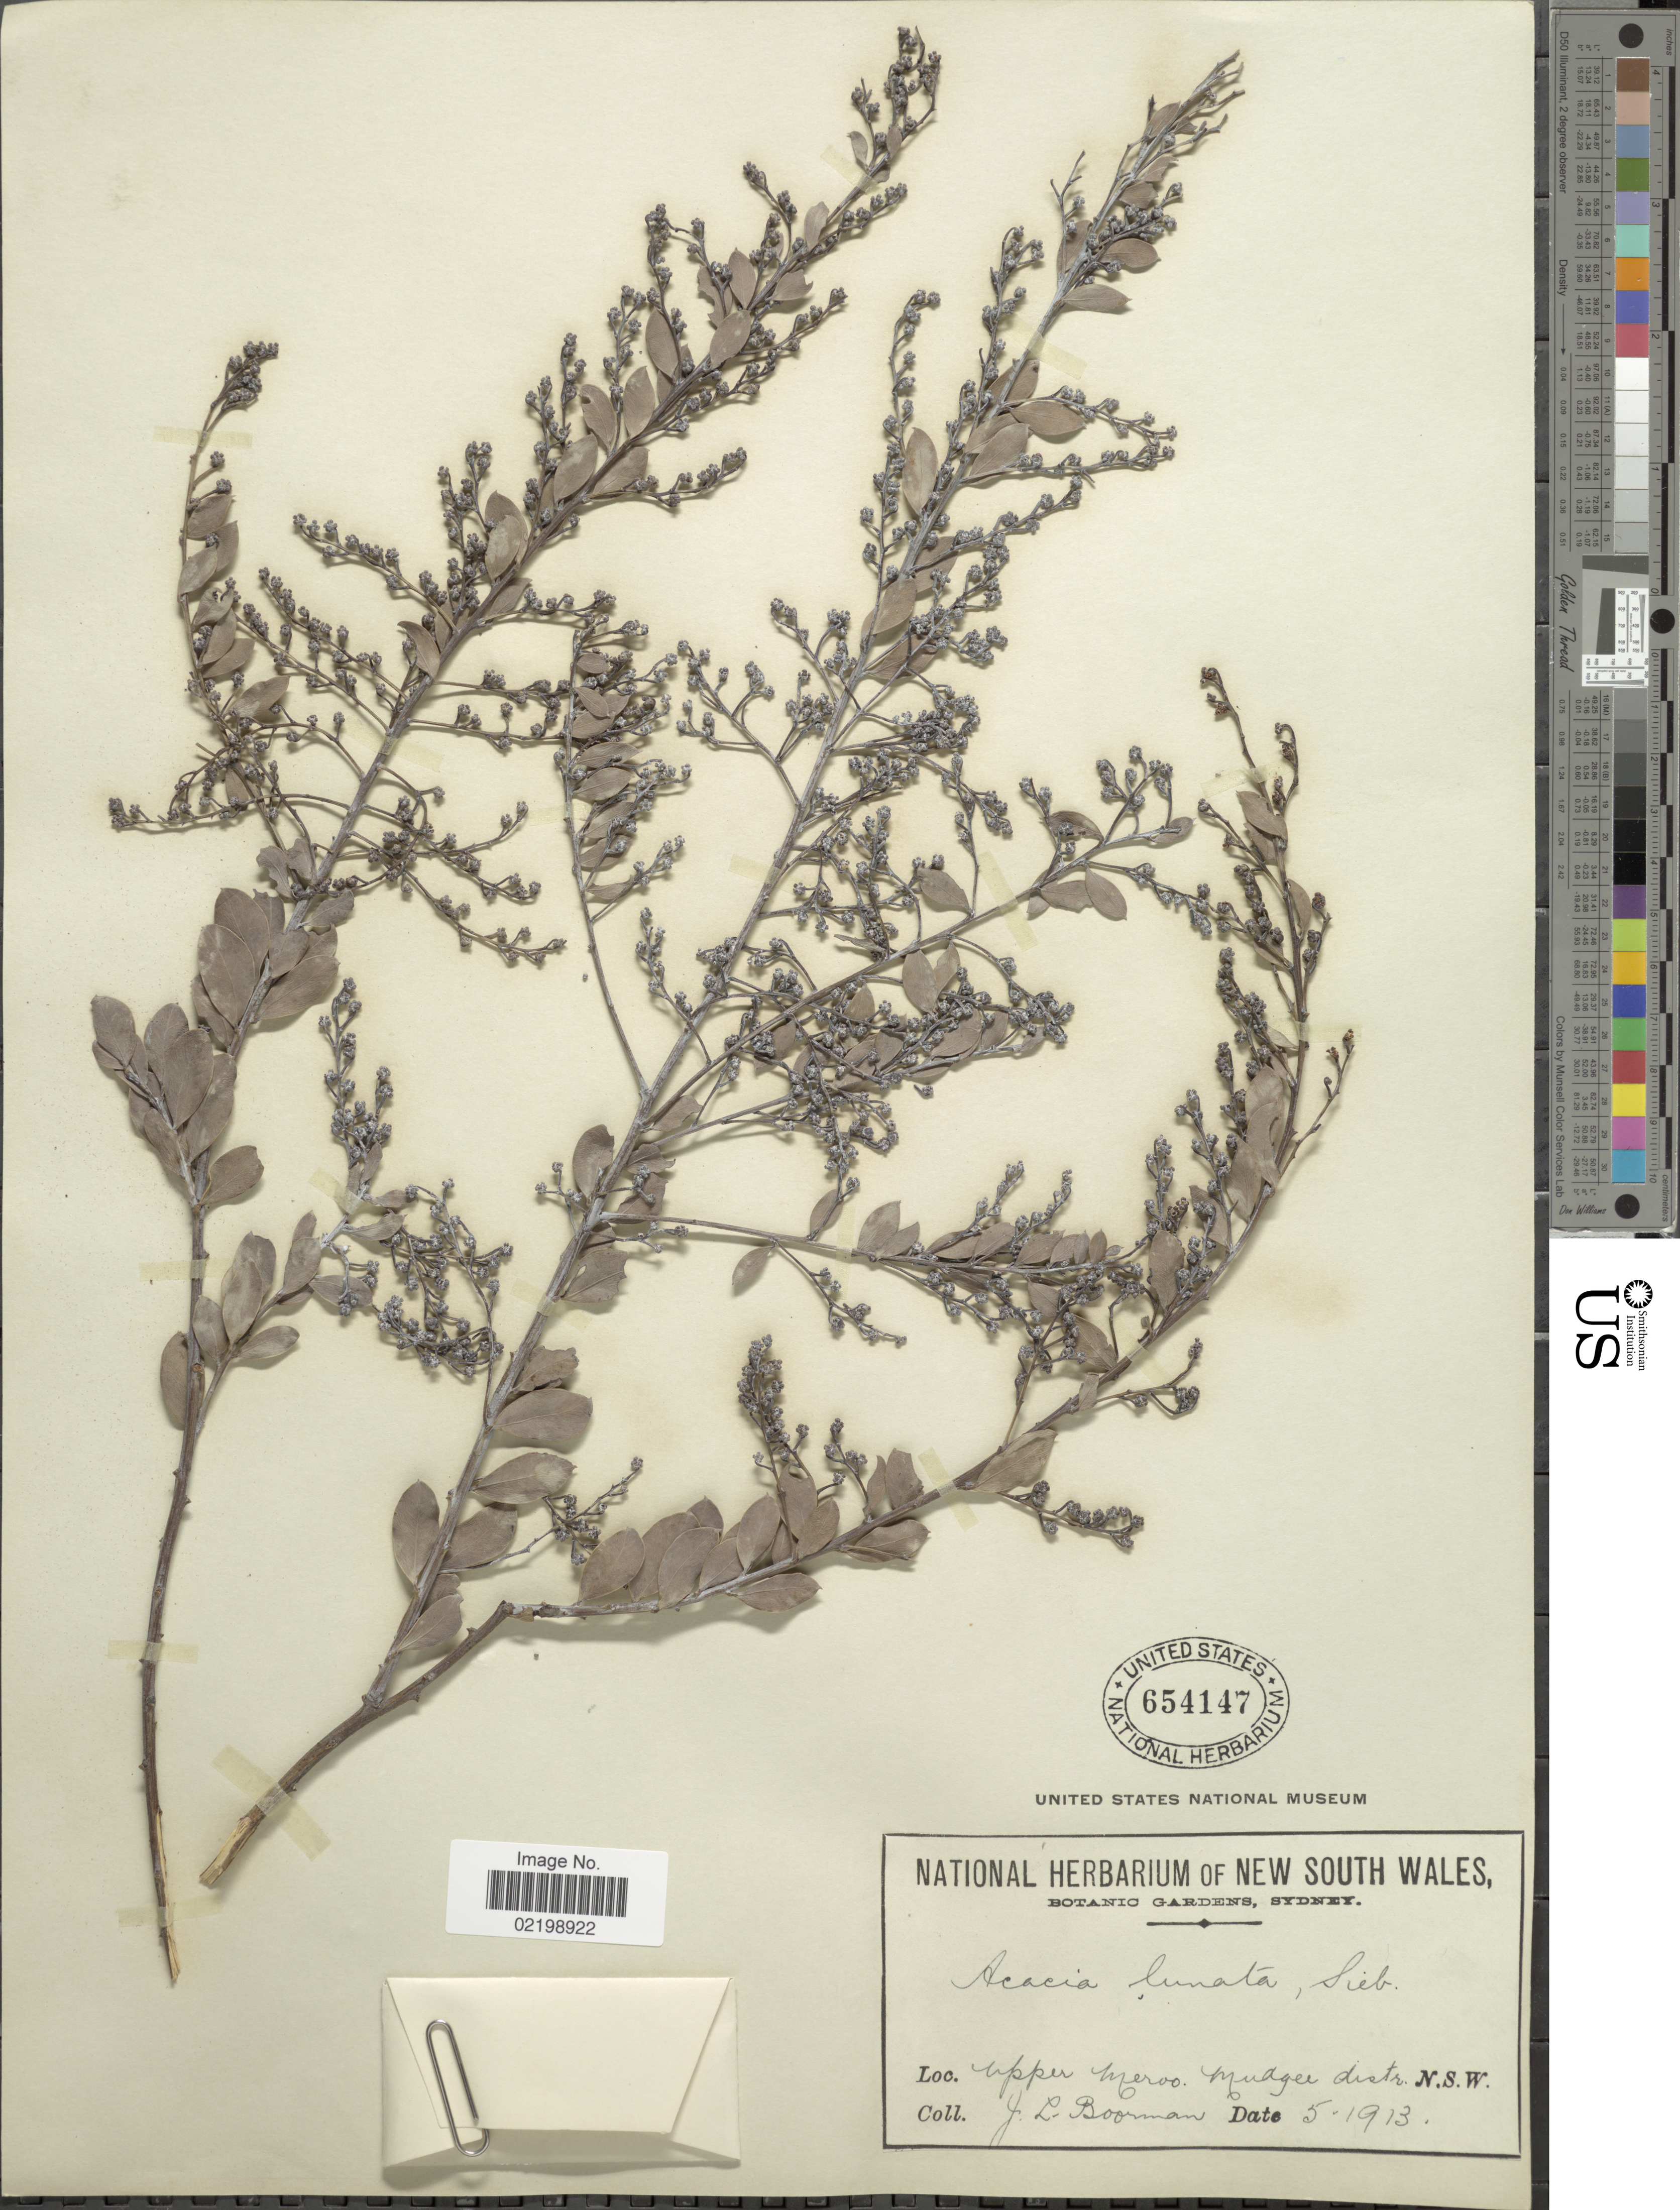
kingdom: Plantae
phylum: Tracheophyta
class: Magnoliopsida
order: Fabales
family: Fabaceae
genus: Acacia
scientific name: Acacia lunata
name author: G. Lodd.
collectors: J. Boorman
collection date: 1913-05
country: Australia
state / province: New South Wales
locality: Upper Meroo, Mudgee distr. N.S.W.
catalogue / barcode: US 654147